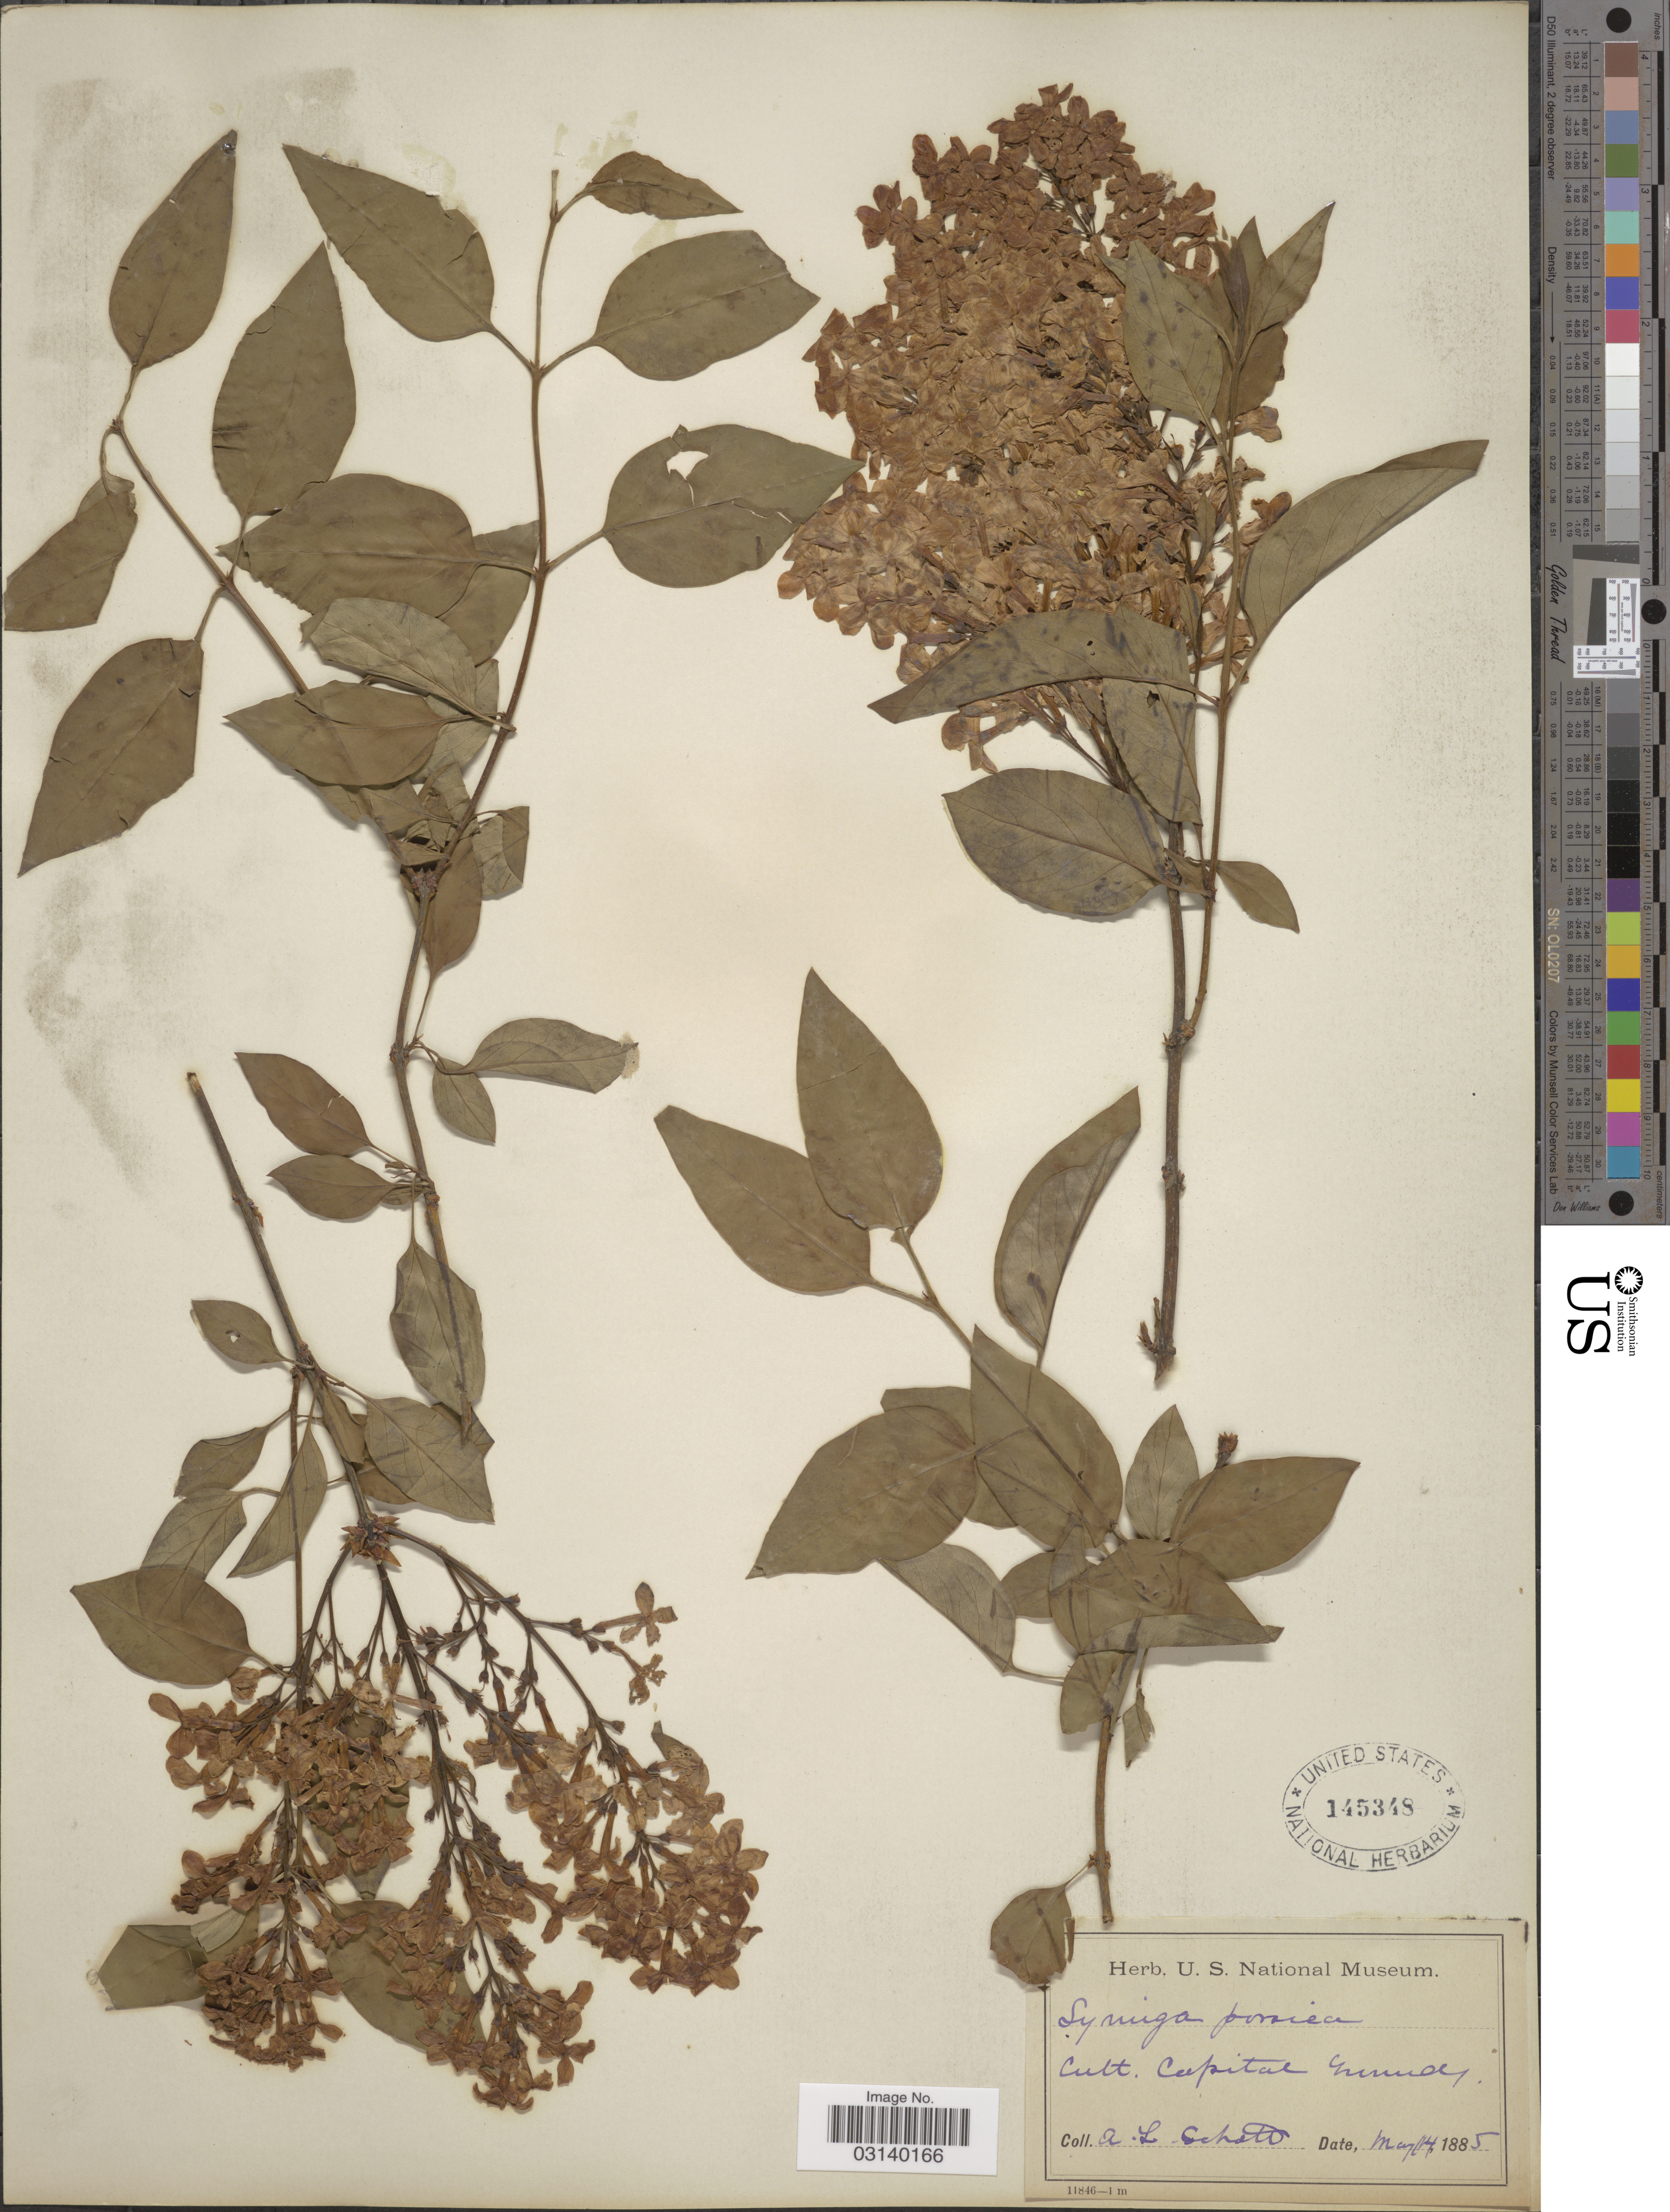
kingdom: Plantae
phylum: Tracheophyta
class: Magnoliopsida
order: Lamiales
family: Oleaceae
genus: Syringa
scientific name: Syringa persica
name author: L.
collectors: A. L. Schott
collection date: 1885-05-14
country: United States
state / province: District of Columbia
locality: Cult. Capital grounds.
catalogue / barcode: US 145348